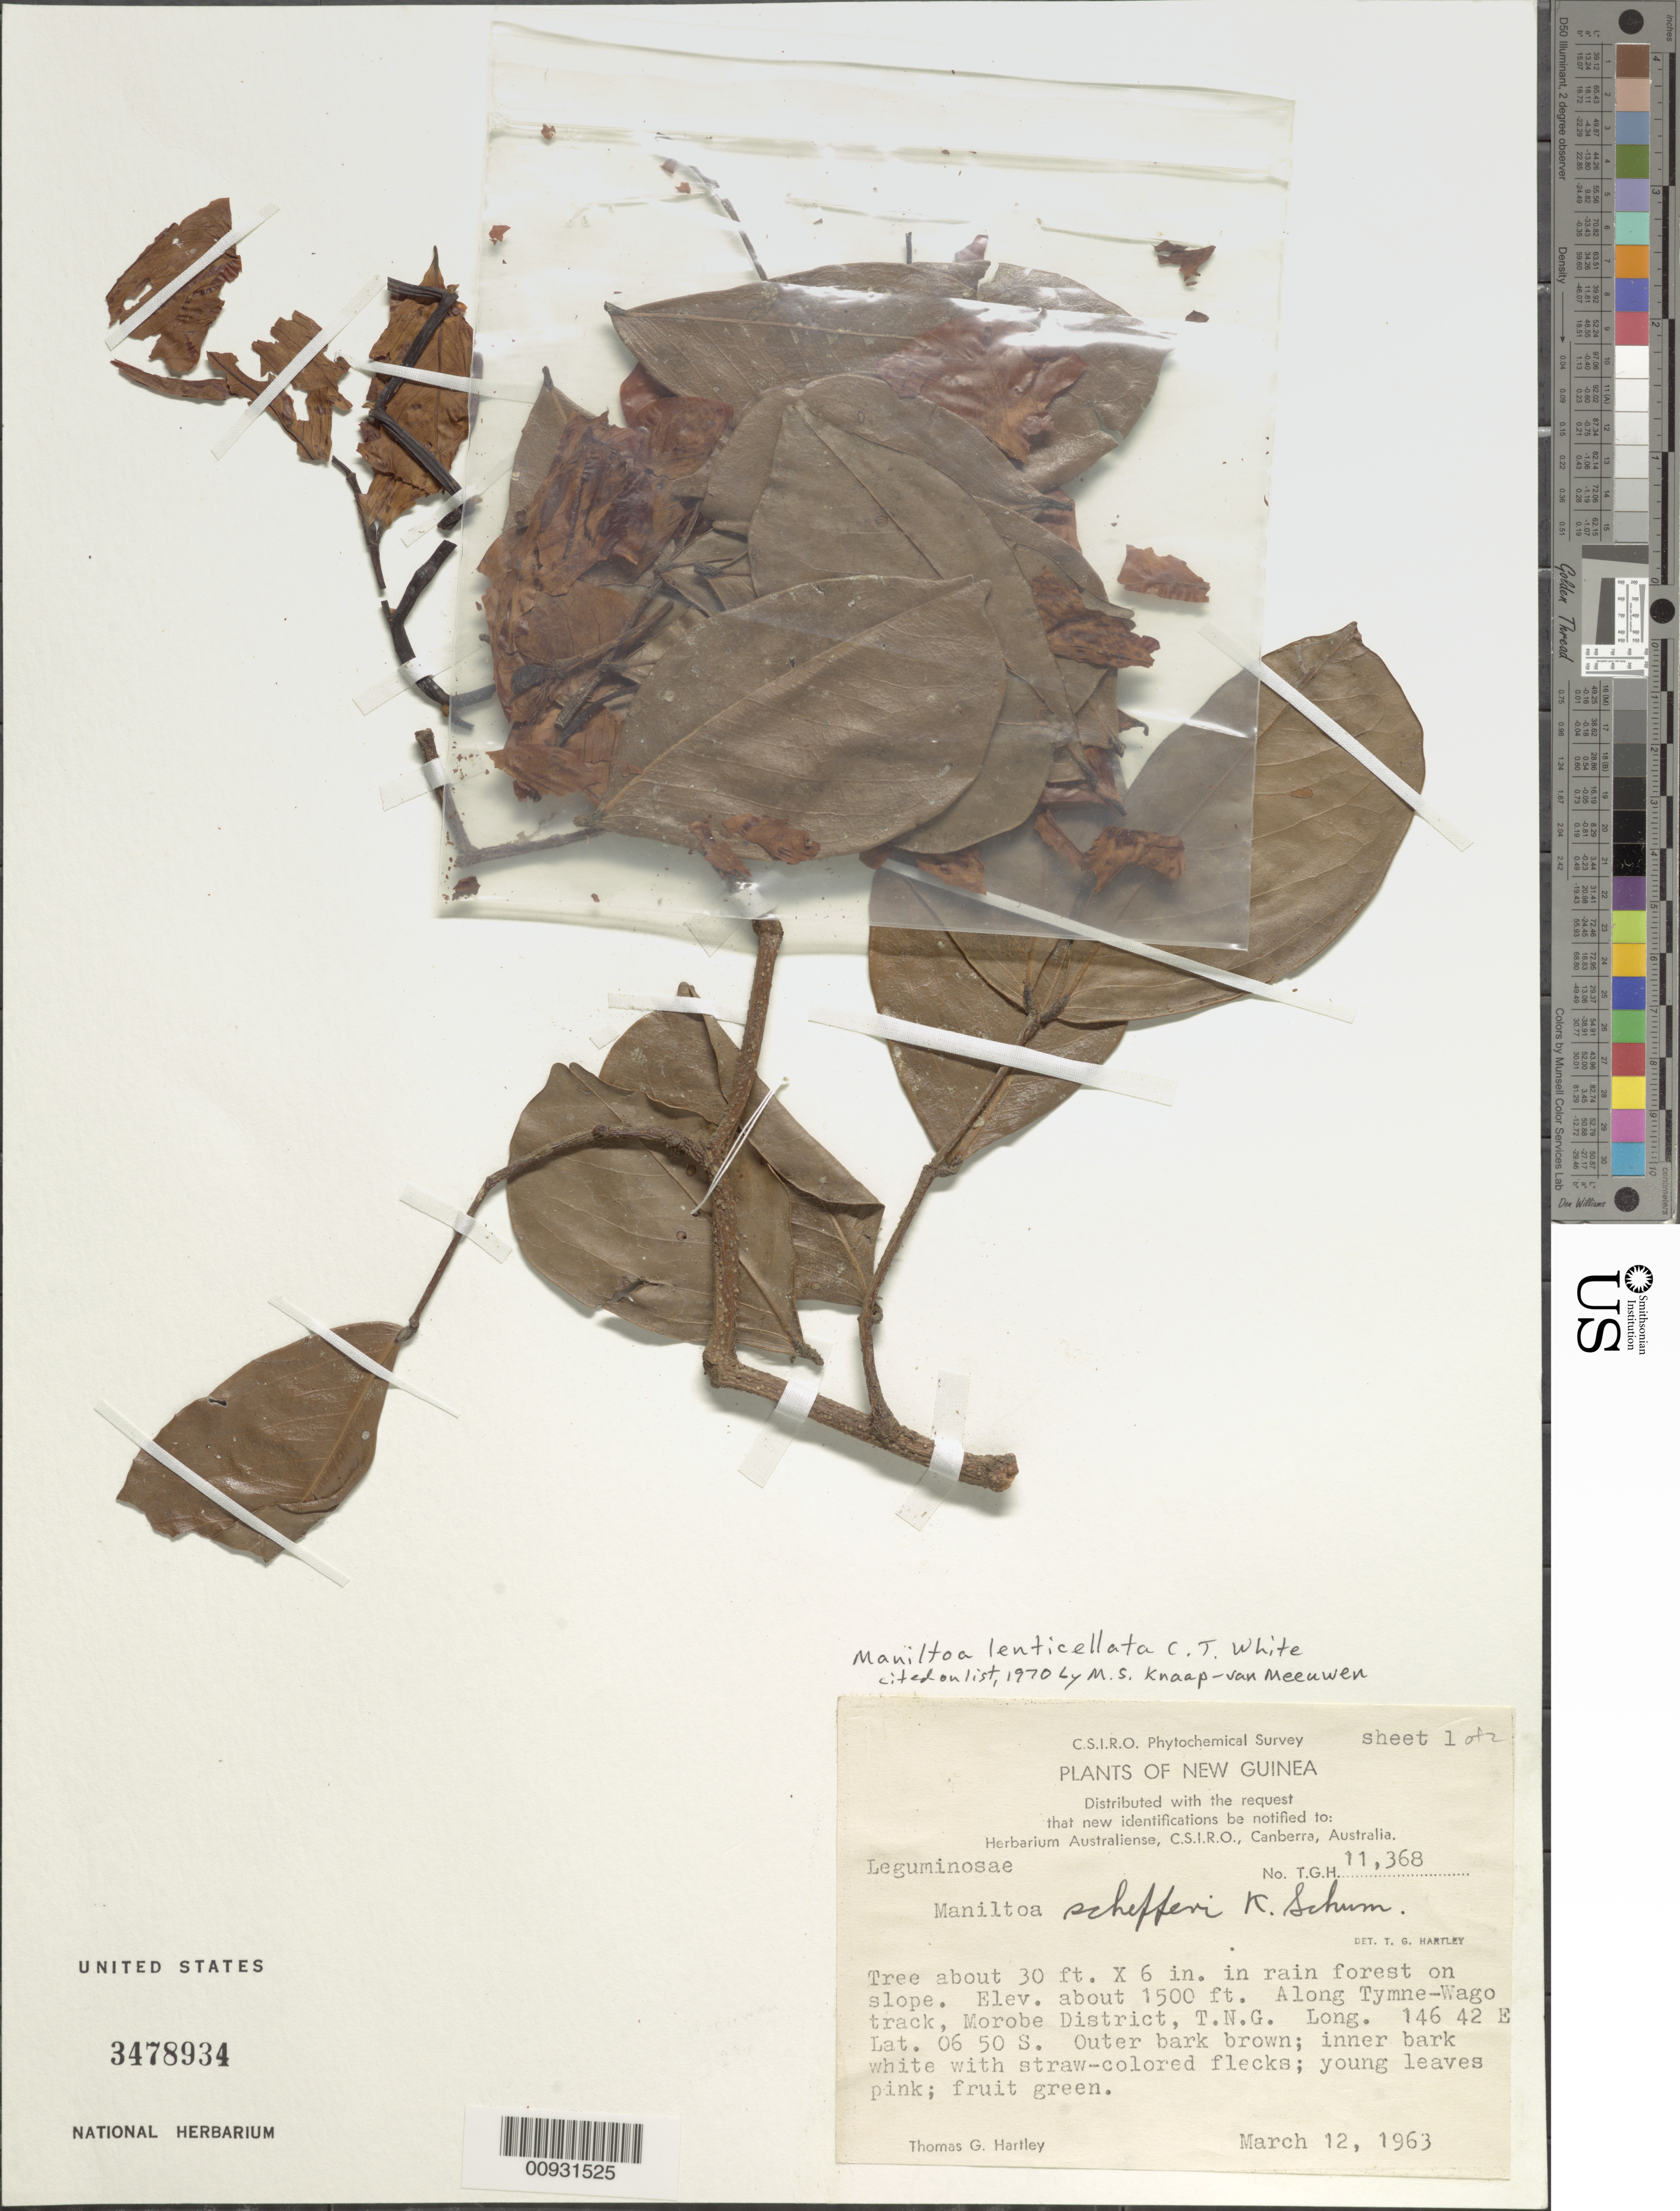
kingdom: Plantae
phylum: Tracheophyta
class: Magnoliopsida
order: Fabales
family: Fabaceae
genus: Maniltoa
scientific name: Maniltoa lenticellata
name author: C.T. White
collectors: T. G. Hartley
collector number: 11368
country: Papua New Guinea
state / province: Morobe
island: New Guinea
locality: Along Tymne-Wago track.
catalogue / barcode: US 3478934